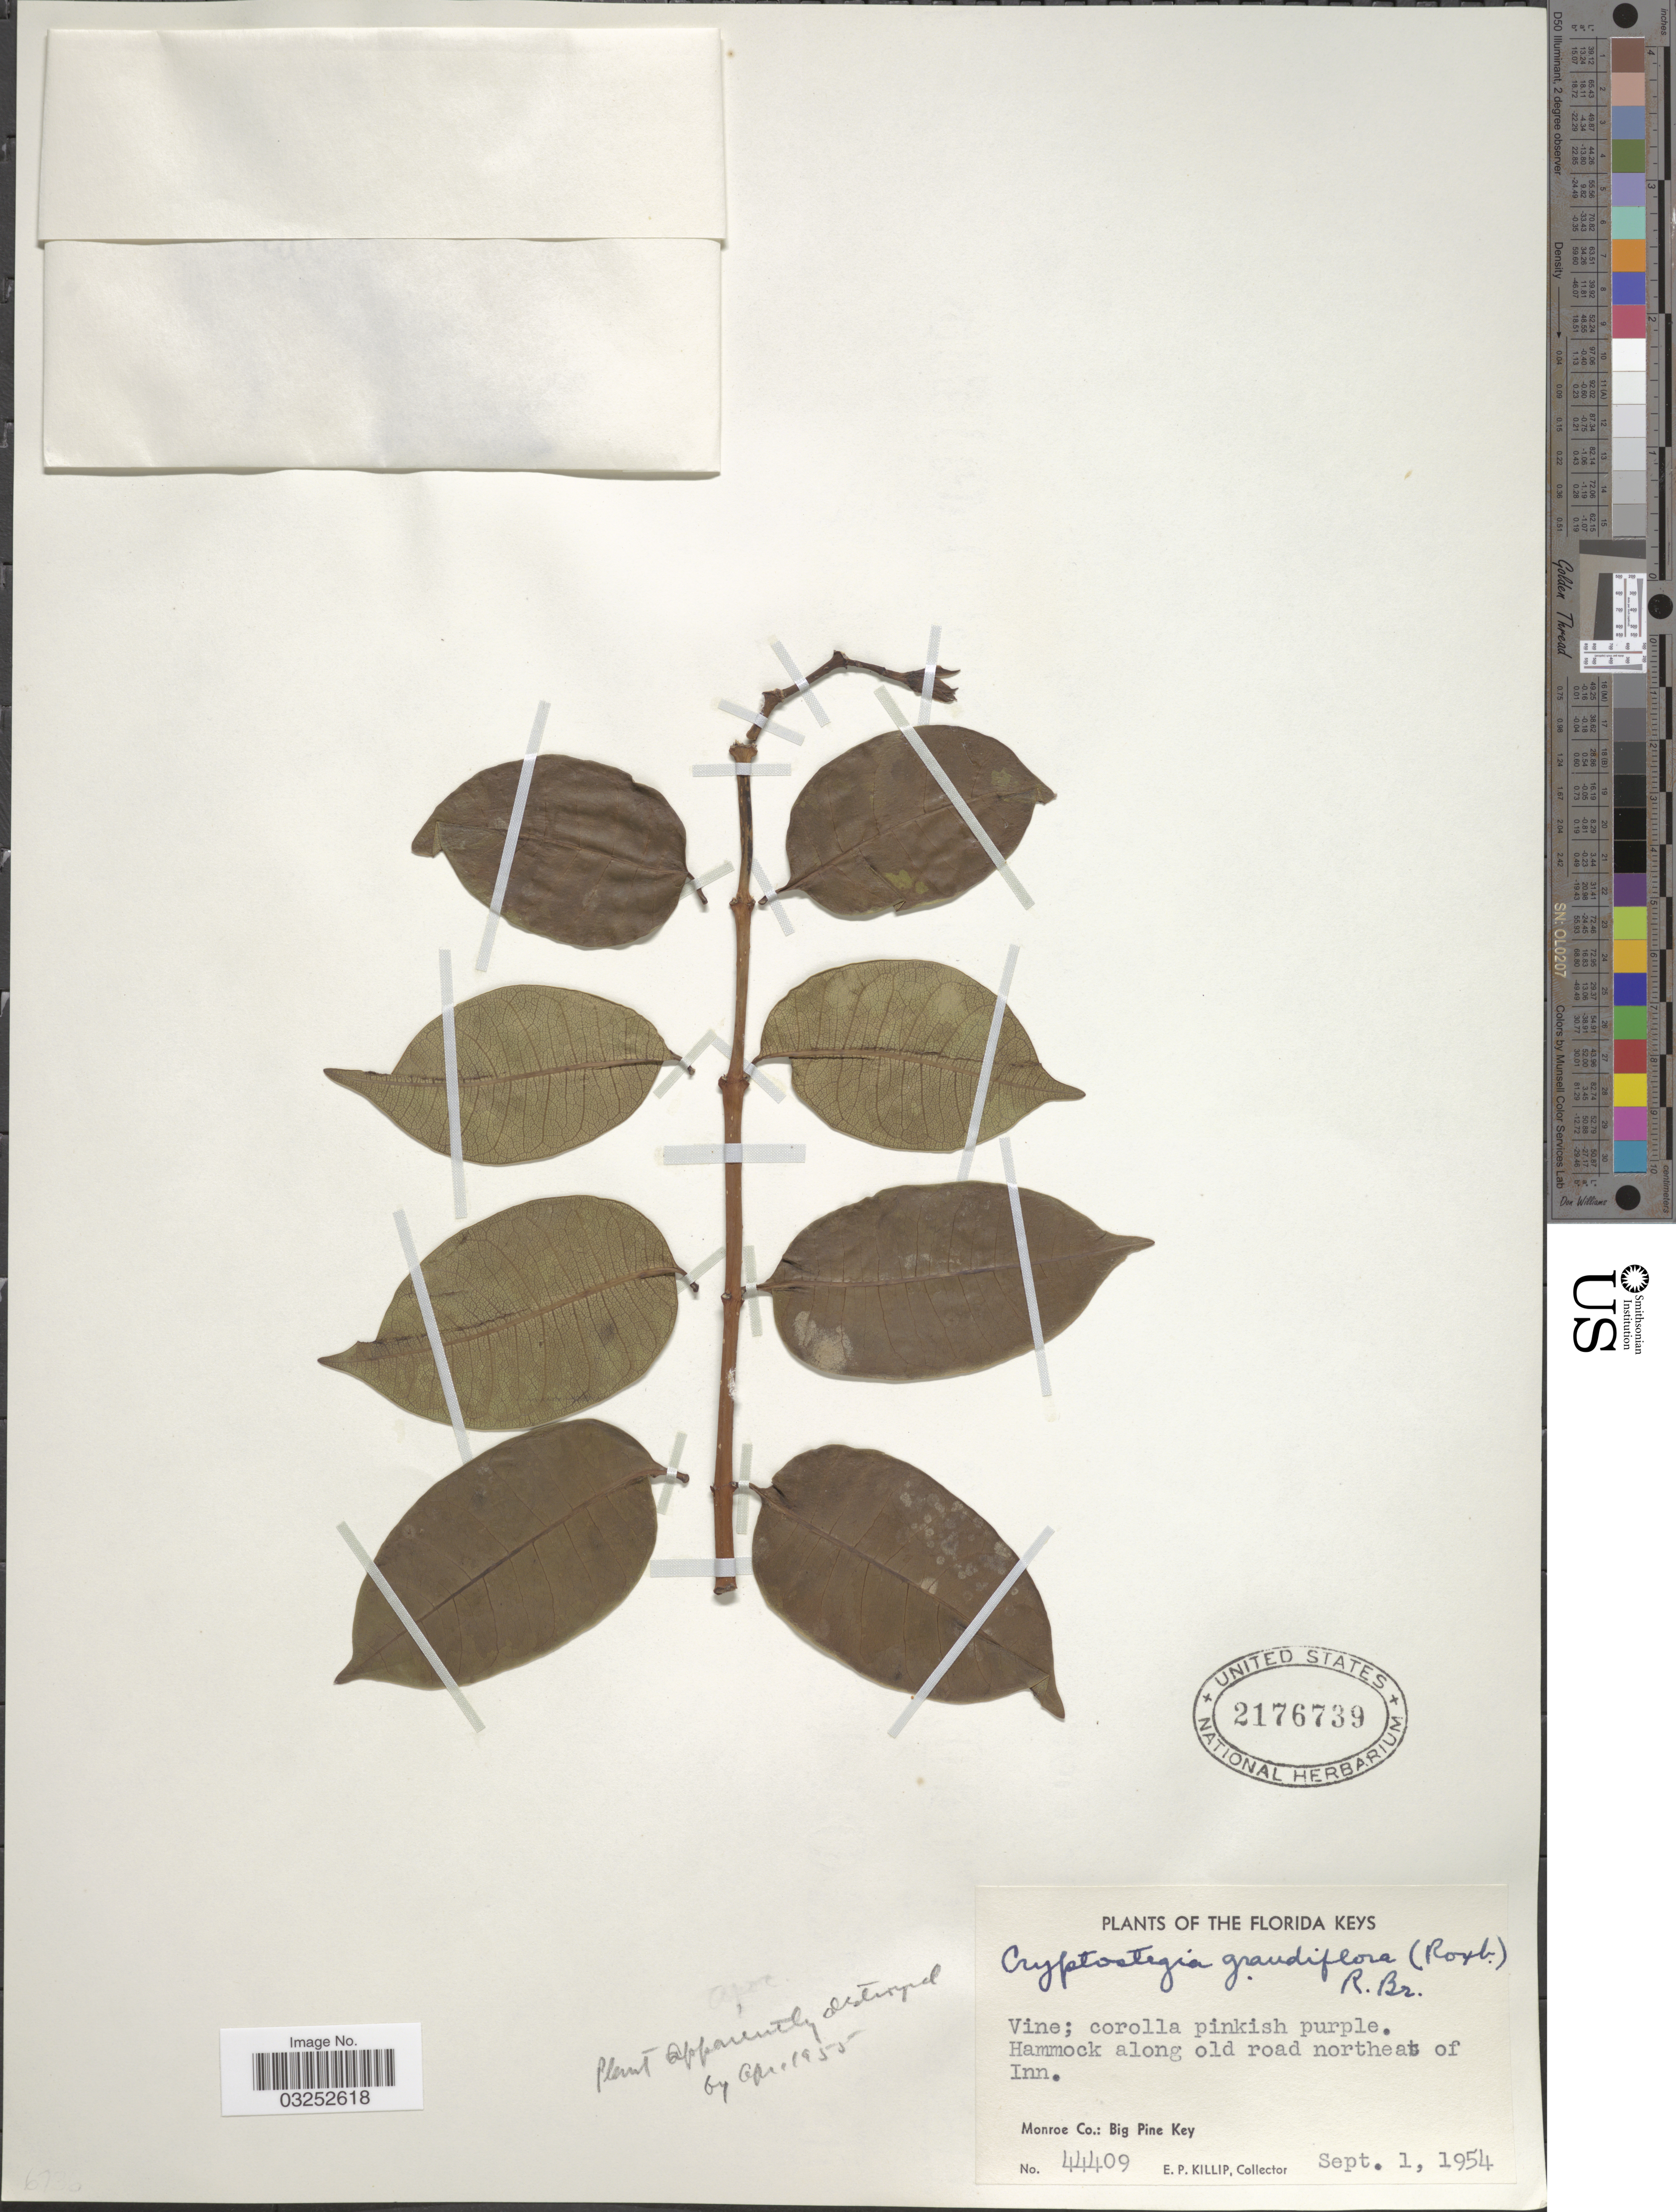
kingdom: Plantae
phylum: Tracheophyta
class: Magnoliopsida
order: Gentianales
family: Apocynaceae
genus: Cryptostegia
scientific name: Cryptostegia grandiflora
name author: Roxb. ex R. Br.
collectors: E. P. Killip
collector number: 44409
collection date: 1954-09-01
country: United States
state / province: Florida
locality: The Florida Keys, Hammock along old road northeat of Inn, Monroe Co.: Big Pine Key.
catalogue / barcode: US 2176739